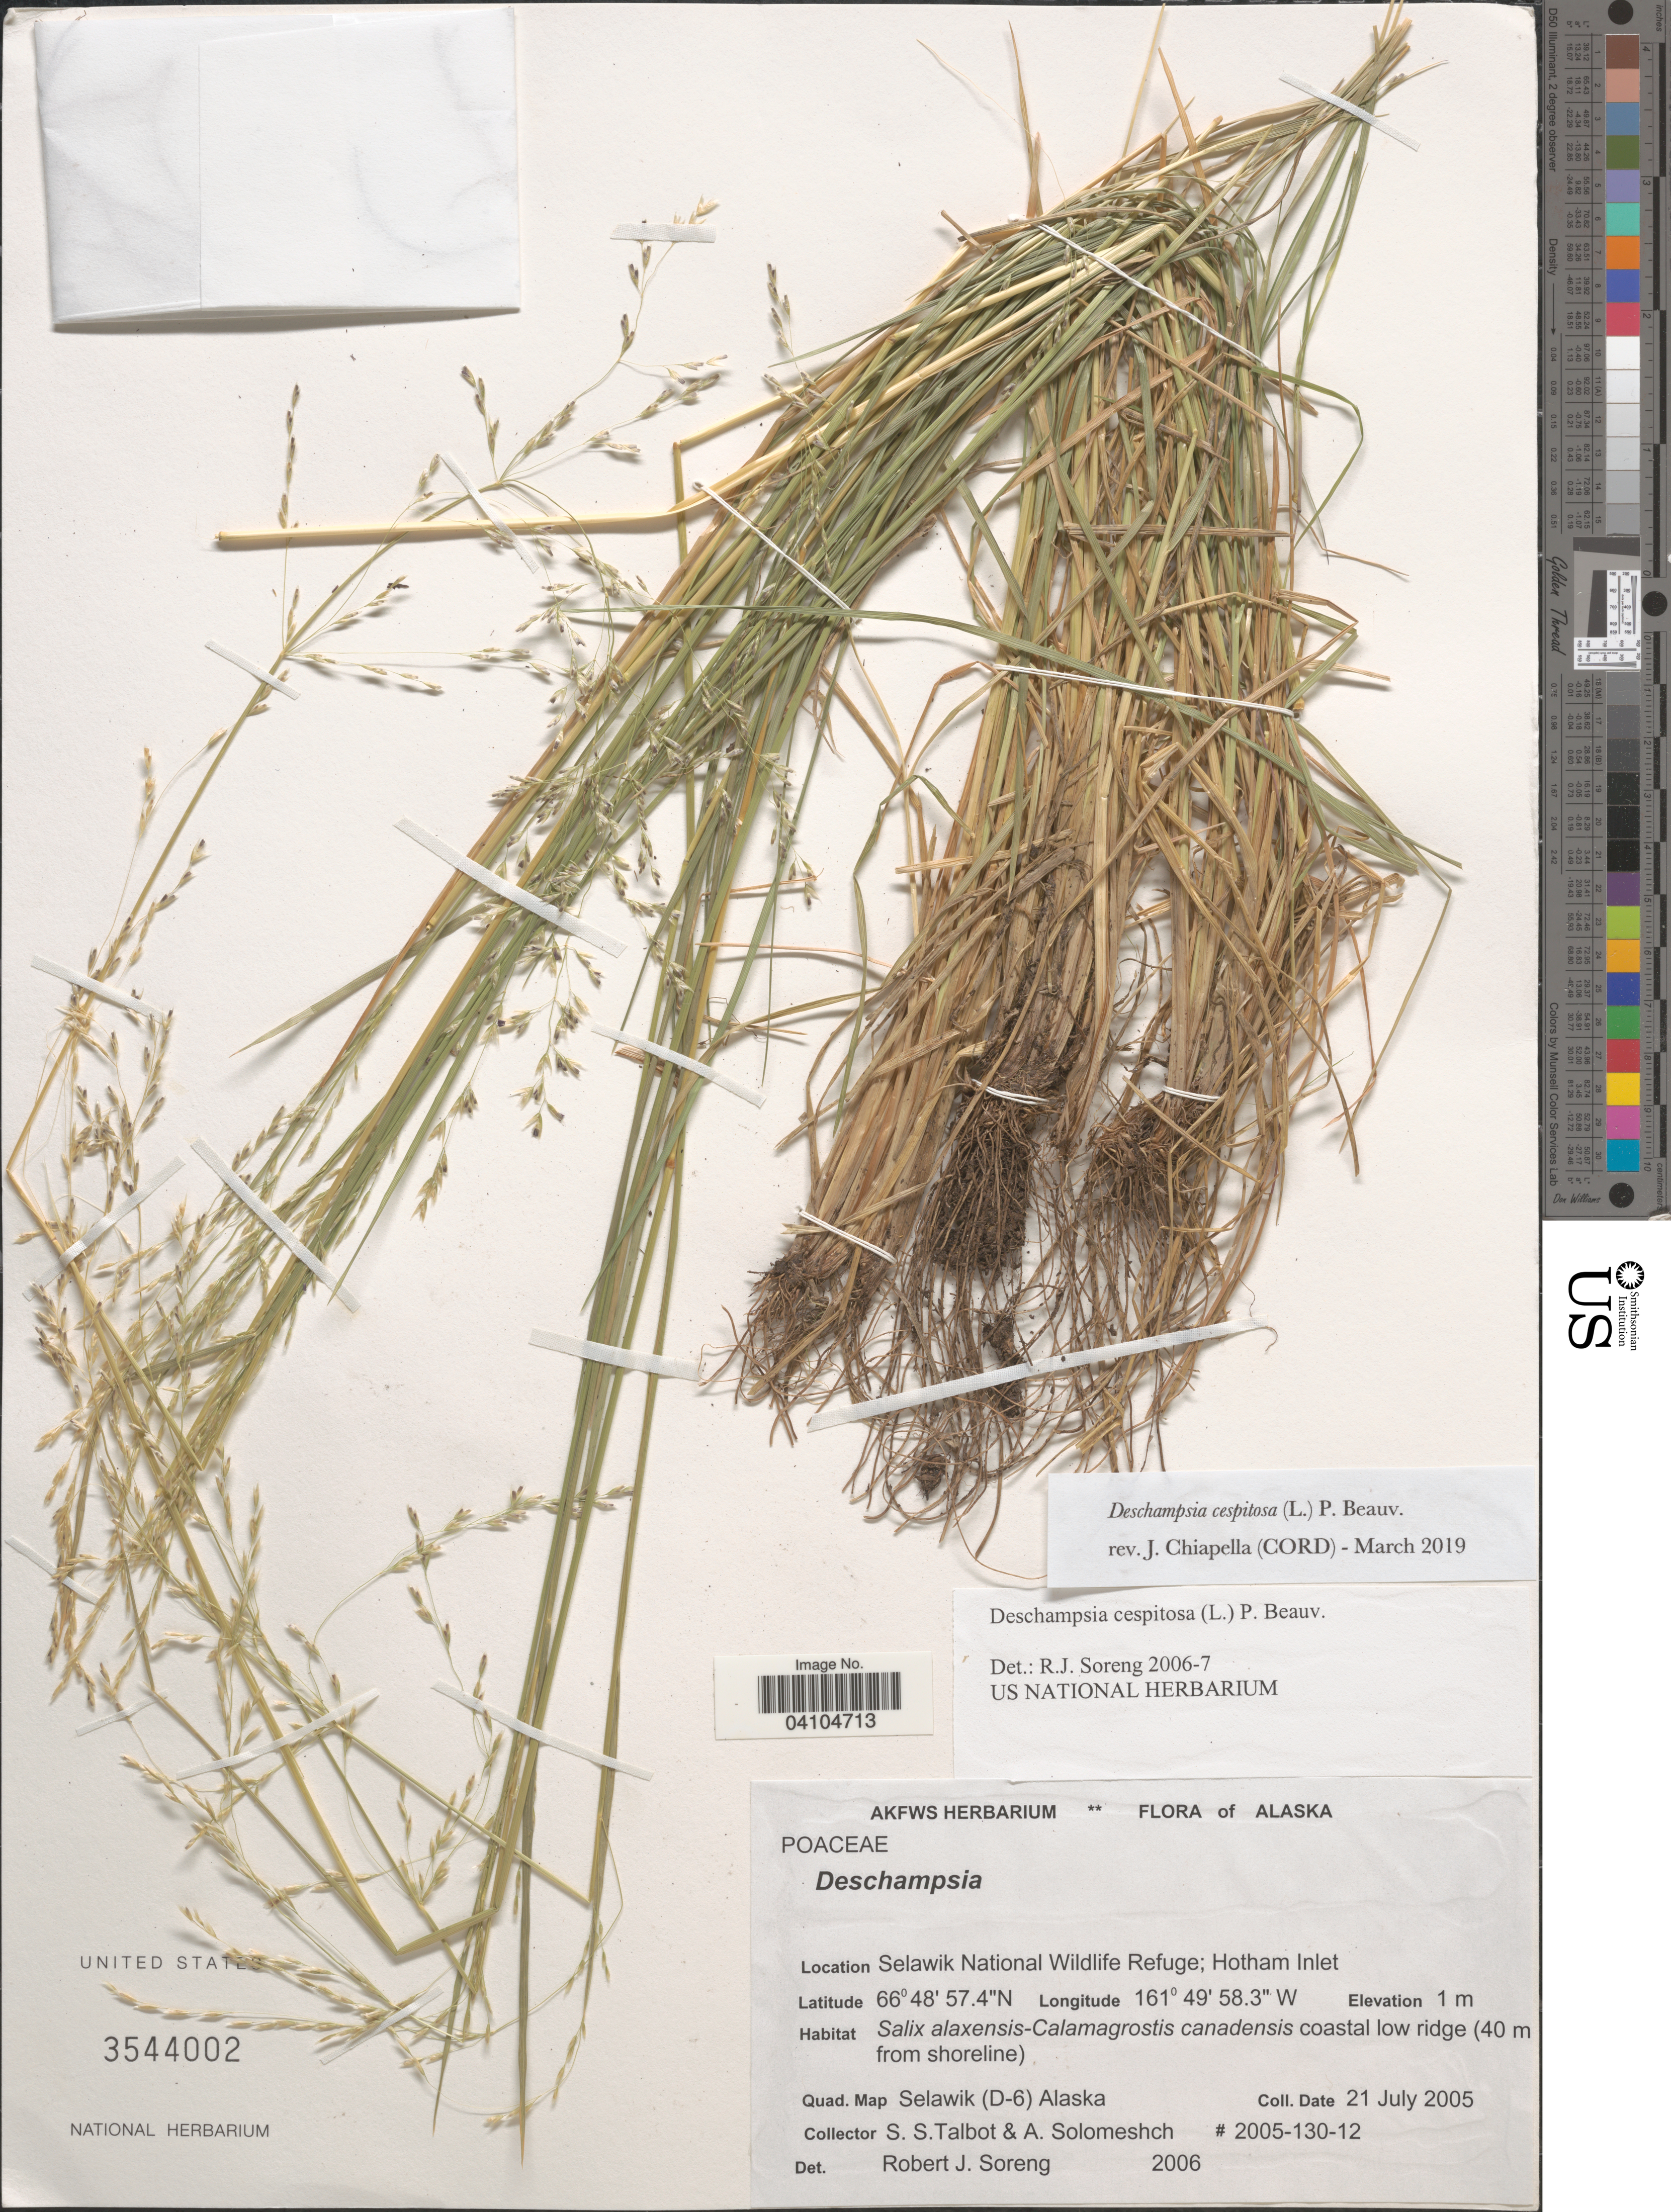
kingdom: Plantae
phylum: Tracheophyta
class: Liliopsida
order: Poales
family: Poaceae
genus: Deschampsia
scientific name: Deschampsia cespitosa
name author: (L.) P. Beauv.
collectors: S. S. Talbot & A. Solomeshch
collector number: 2005-130-12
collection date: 2005-07-21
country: United States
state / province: Alaska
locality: Selawik National Wildlife Refuge; Hotham Inlet. Quad. Map Selawik (D-6).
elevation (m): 1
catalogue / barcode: US 3544002